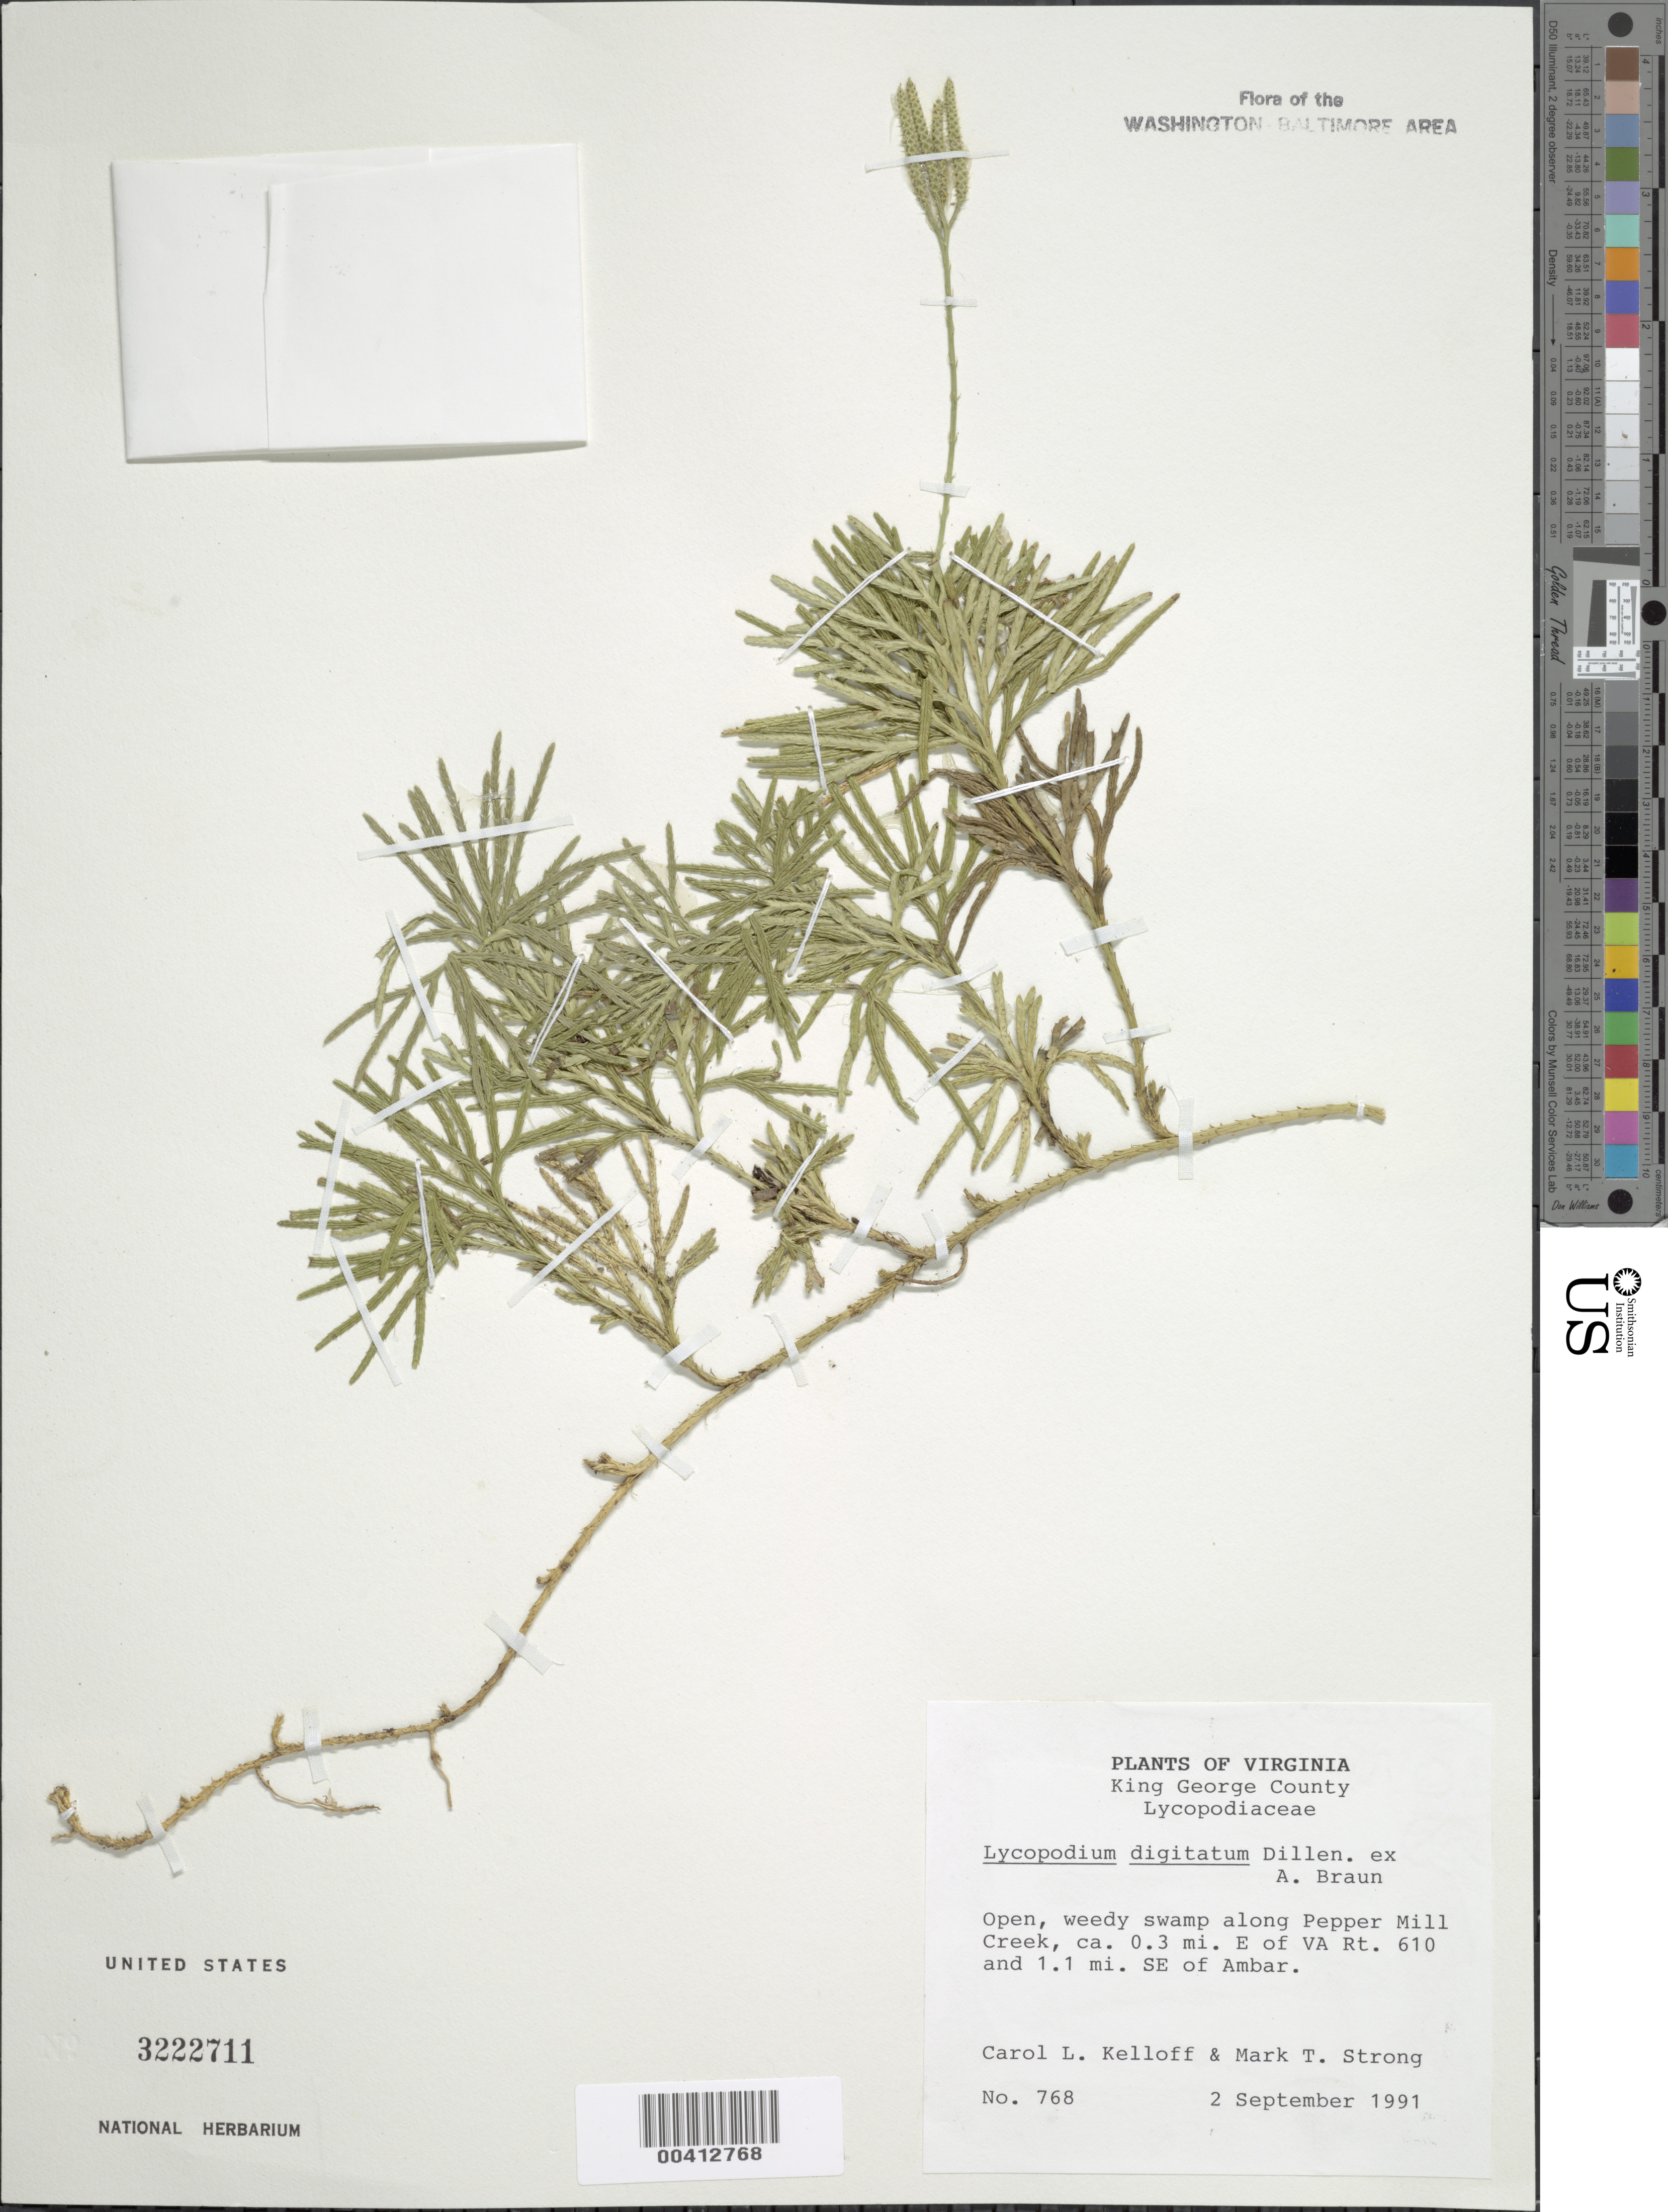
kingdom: Plantae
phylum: Tracheophyta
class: Lycopodiopsida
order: Lycopodiales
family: Lycopodiaceae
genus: Diphasiastrum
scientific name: Diphasiastrum digitatum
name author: (Dill. ex A. Braun) Holub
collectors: C. L. Kelloff & M. T. Strong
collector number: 768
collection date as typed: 02 Sep 1991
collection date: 1991-09-02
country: United States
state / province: Virginia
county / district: King George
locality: SE of Ambar, E of VA Rt 610, S of Pepper Mill Creek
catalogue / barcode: US 3222711